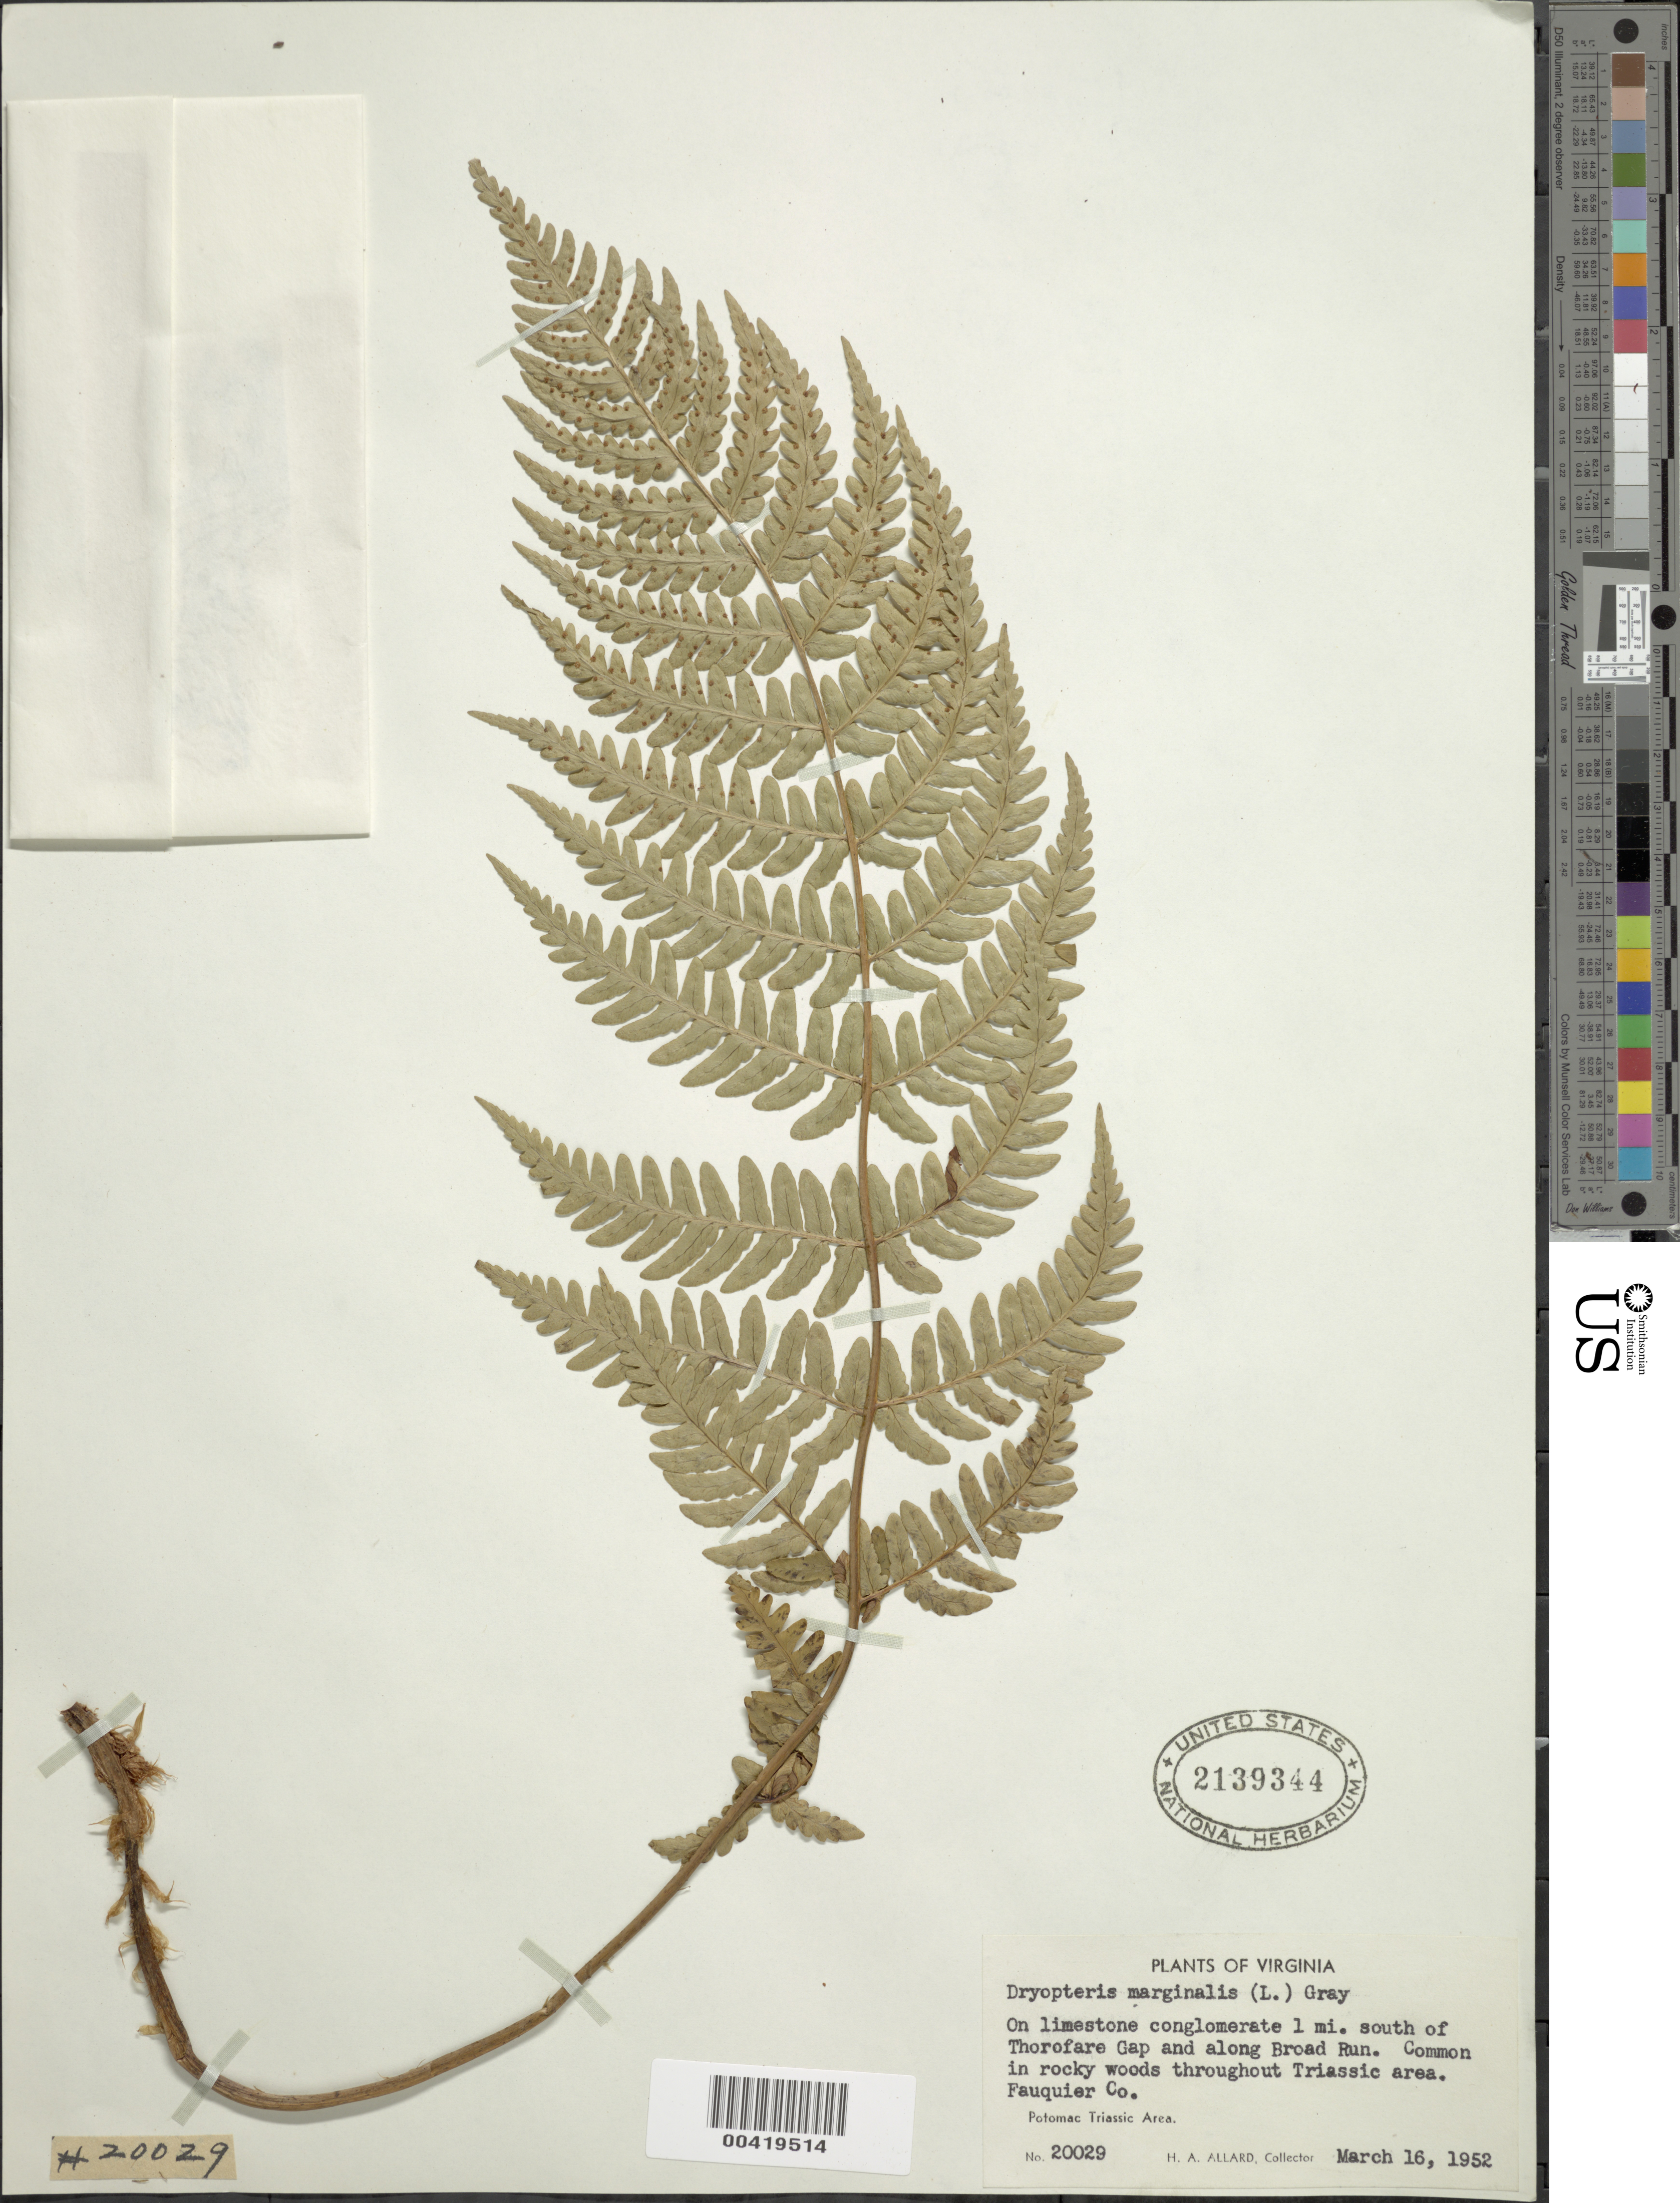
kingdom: Plantae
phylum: Tracheophyta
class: Polypodiopsida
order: Polypodiales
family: Dryopteridaceae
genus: Dryopteris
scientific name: Dryopteris marginalis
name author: (L.) A. Gray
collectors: H. A. Allard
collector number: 20029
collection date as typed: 16 Mar 1952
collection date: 1952-03-16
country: United States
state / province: Virginia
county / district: Fauquier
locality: South of Thorofare Gap, along Broad Run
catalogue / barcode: US 2139344